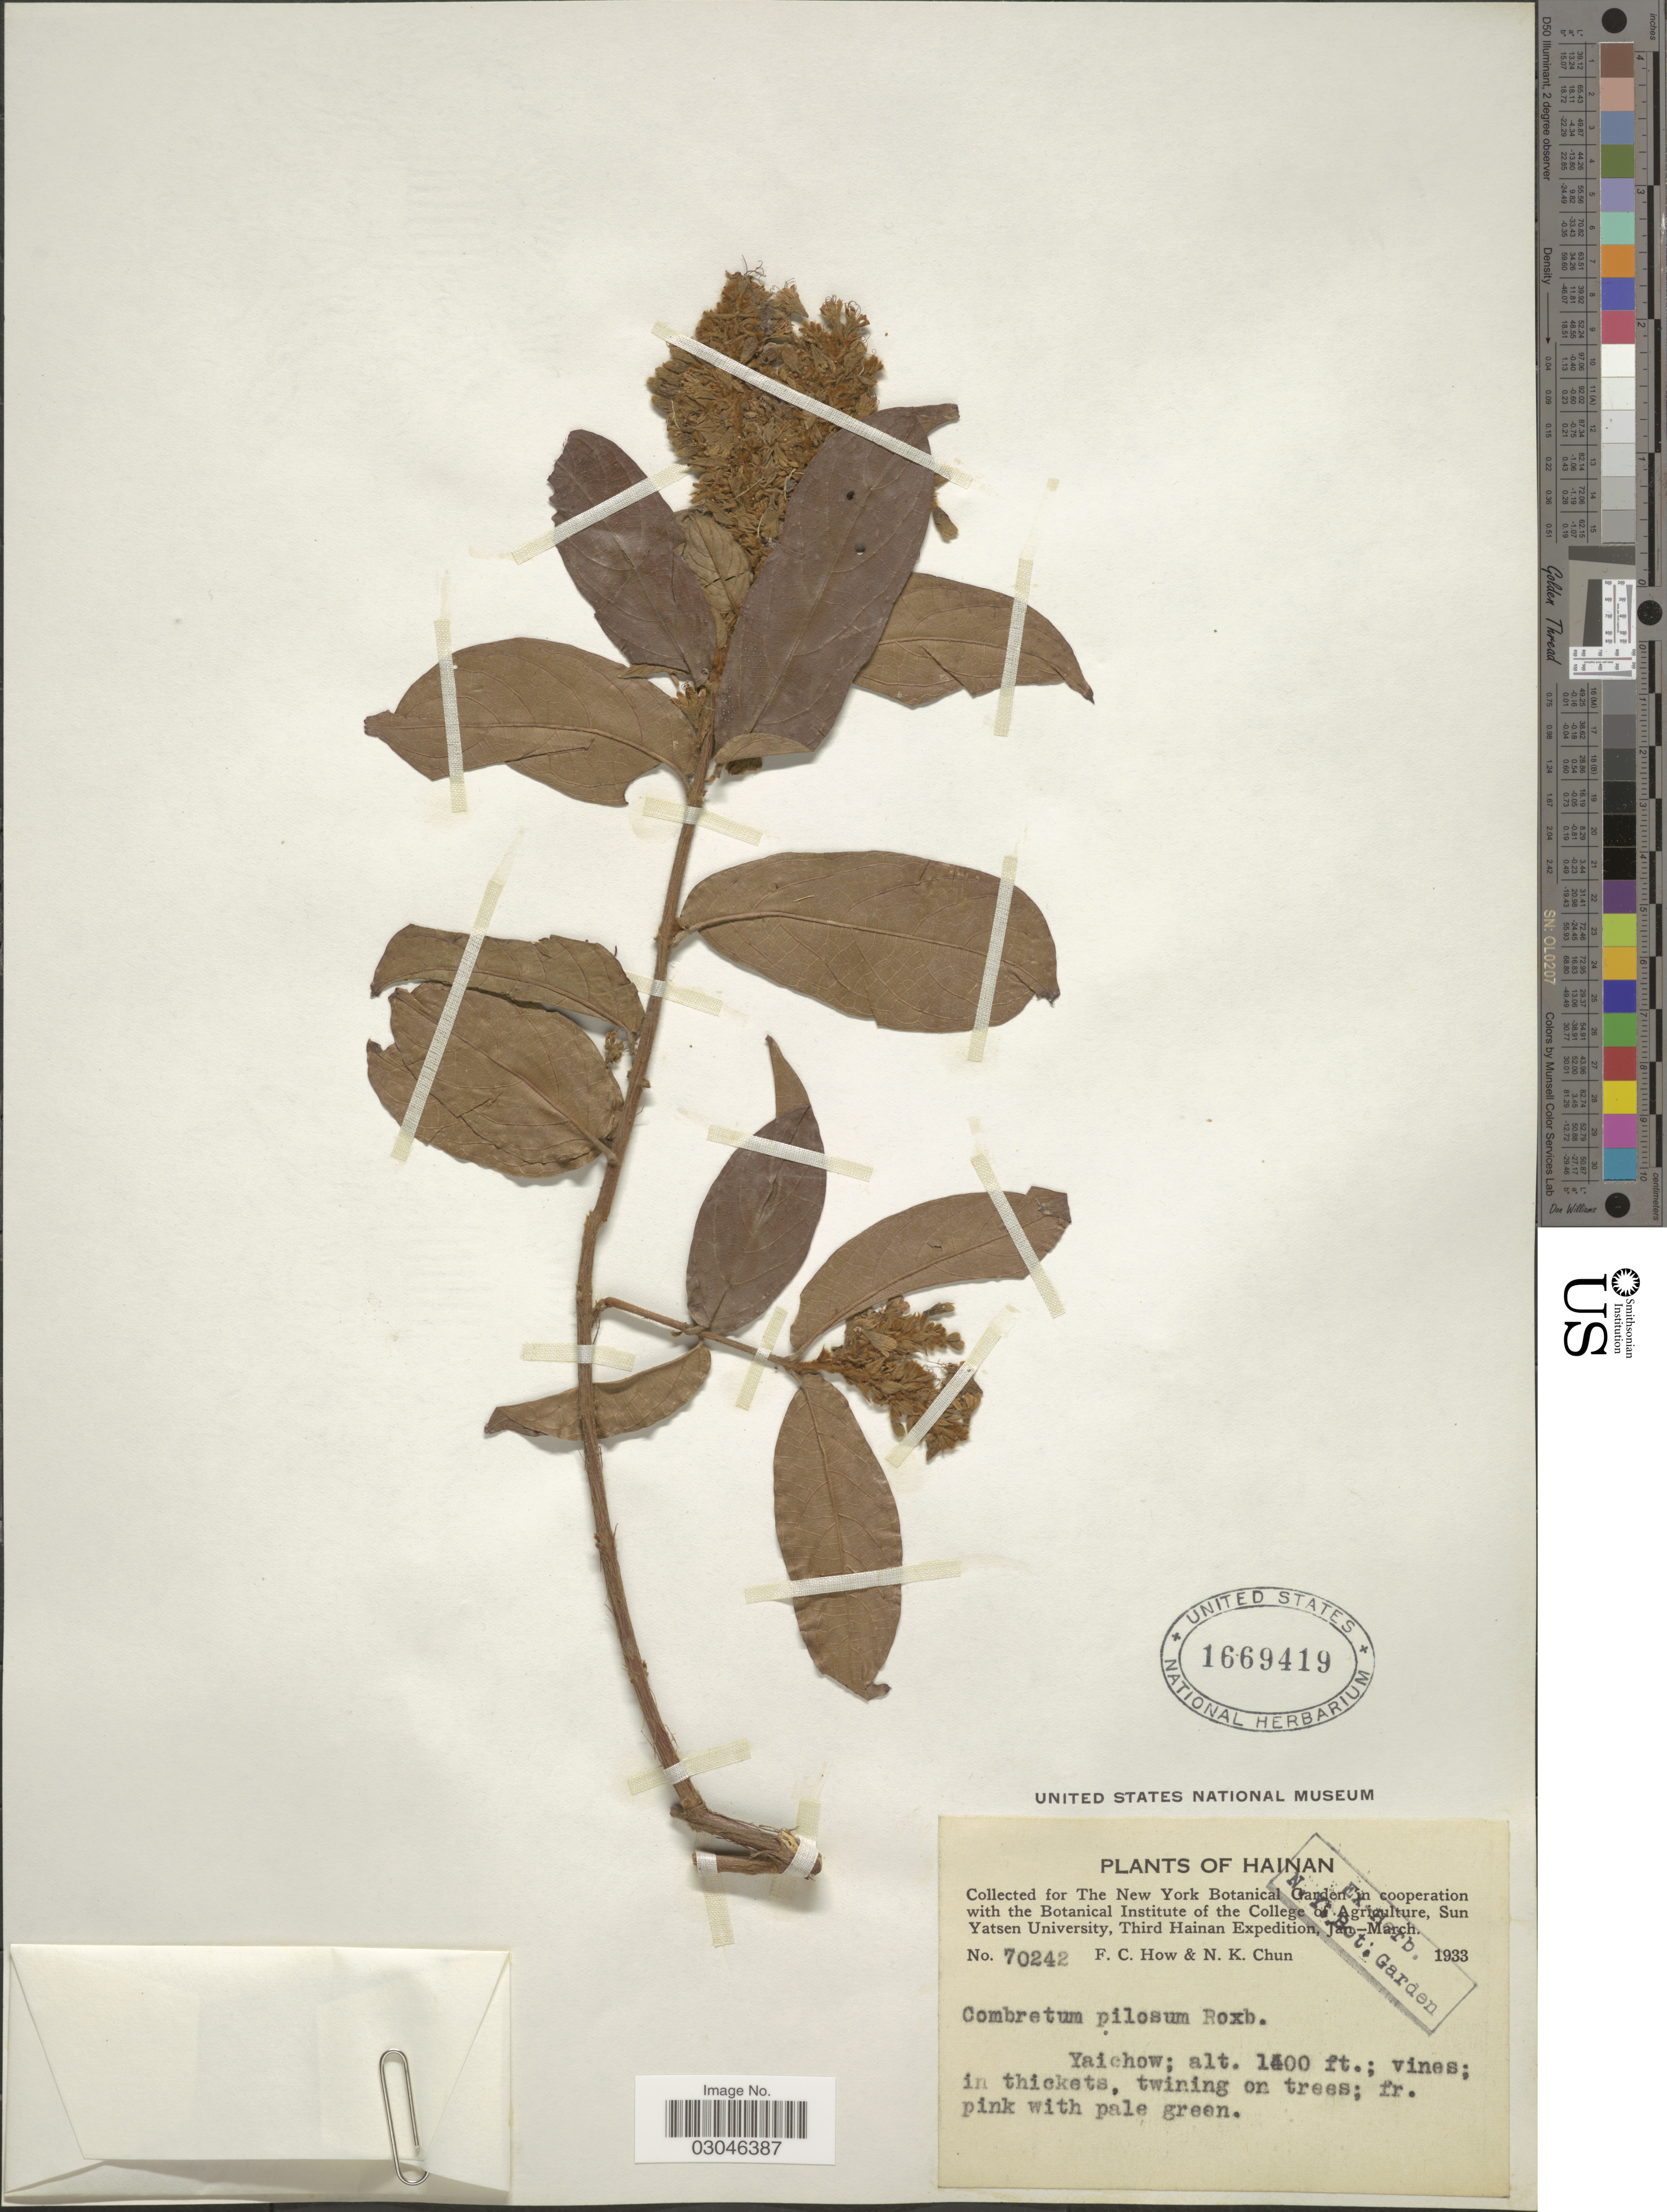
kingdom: Plantae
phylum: Tracheophyta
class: Magnoliopsida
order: Myrtales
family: Combretaceae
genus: Combretum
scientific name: Combretum pilosum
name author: Roxb.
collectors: F. C. How & N. K. Chun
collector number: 70242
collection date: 1933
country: China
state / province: Hainan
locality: Yaichow.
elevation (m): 427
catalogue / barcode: US 1669419